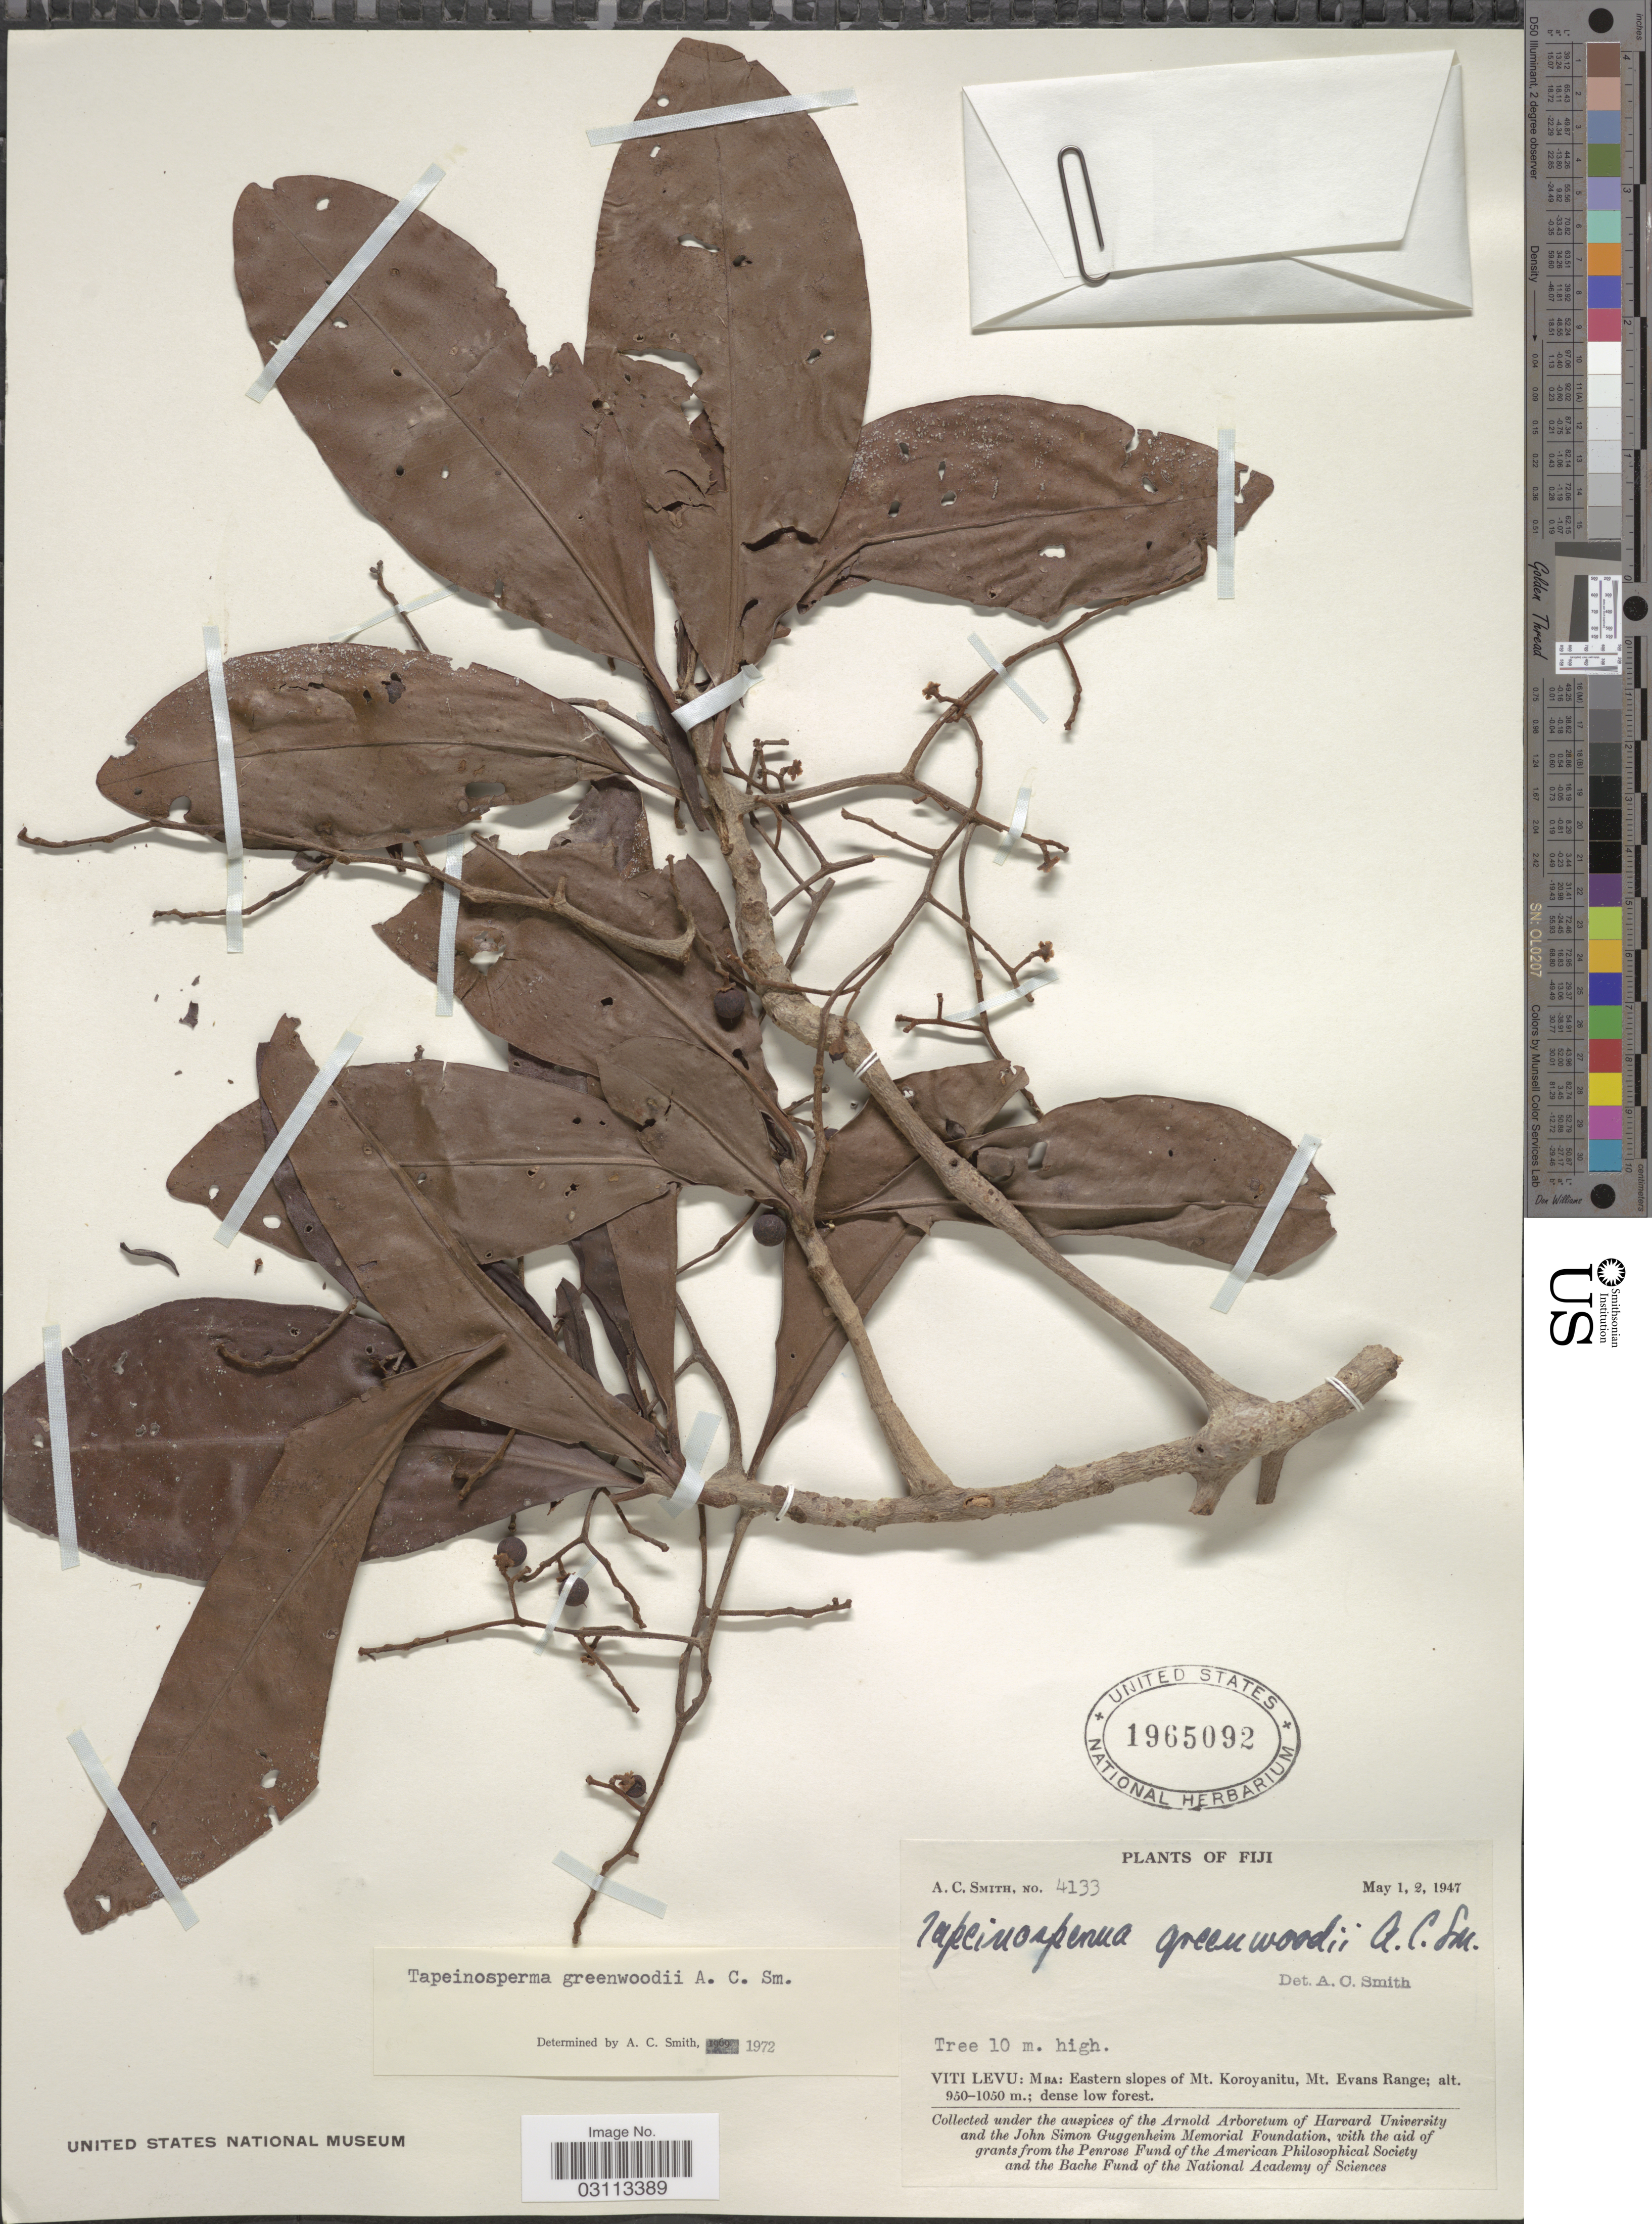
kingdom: Plantae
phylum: Tracheophyta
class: Magnoliopsida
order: Ericales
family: Primulaceae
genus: Tapeinosperma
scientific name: Tapeinosperma greenwoodii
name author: A.C. Sm.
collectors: A. C. Smith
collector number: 4133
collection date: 1947-05-01/1947-05-02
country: Fiji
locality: Viti Levu: Mba: Eastern slopes of Mt. Koroyanitu, Mt. Evans Range.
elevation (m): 950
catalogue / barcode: US 1965092